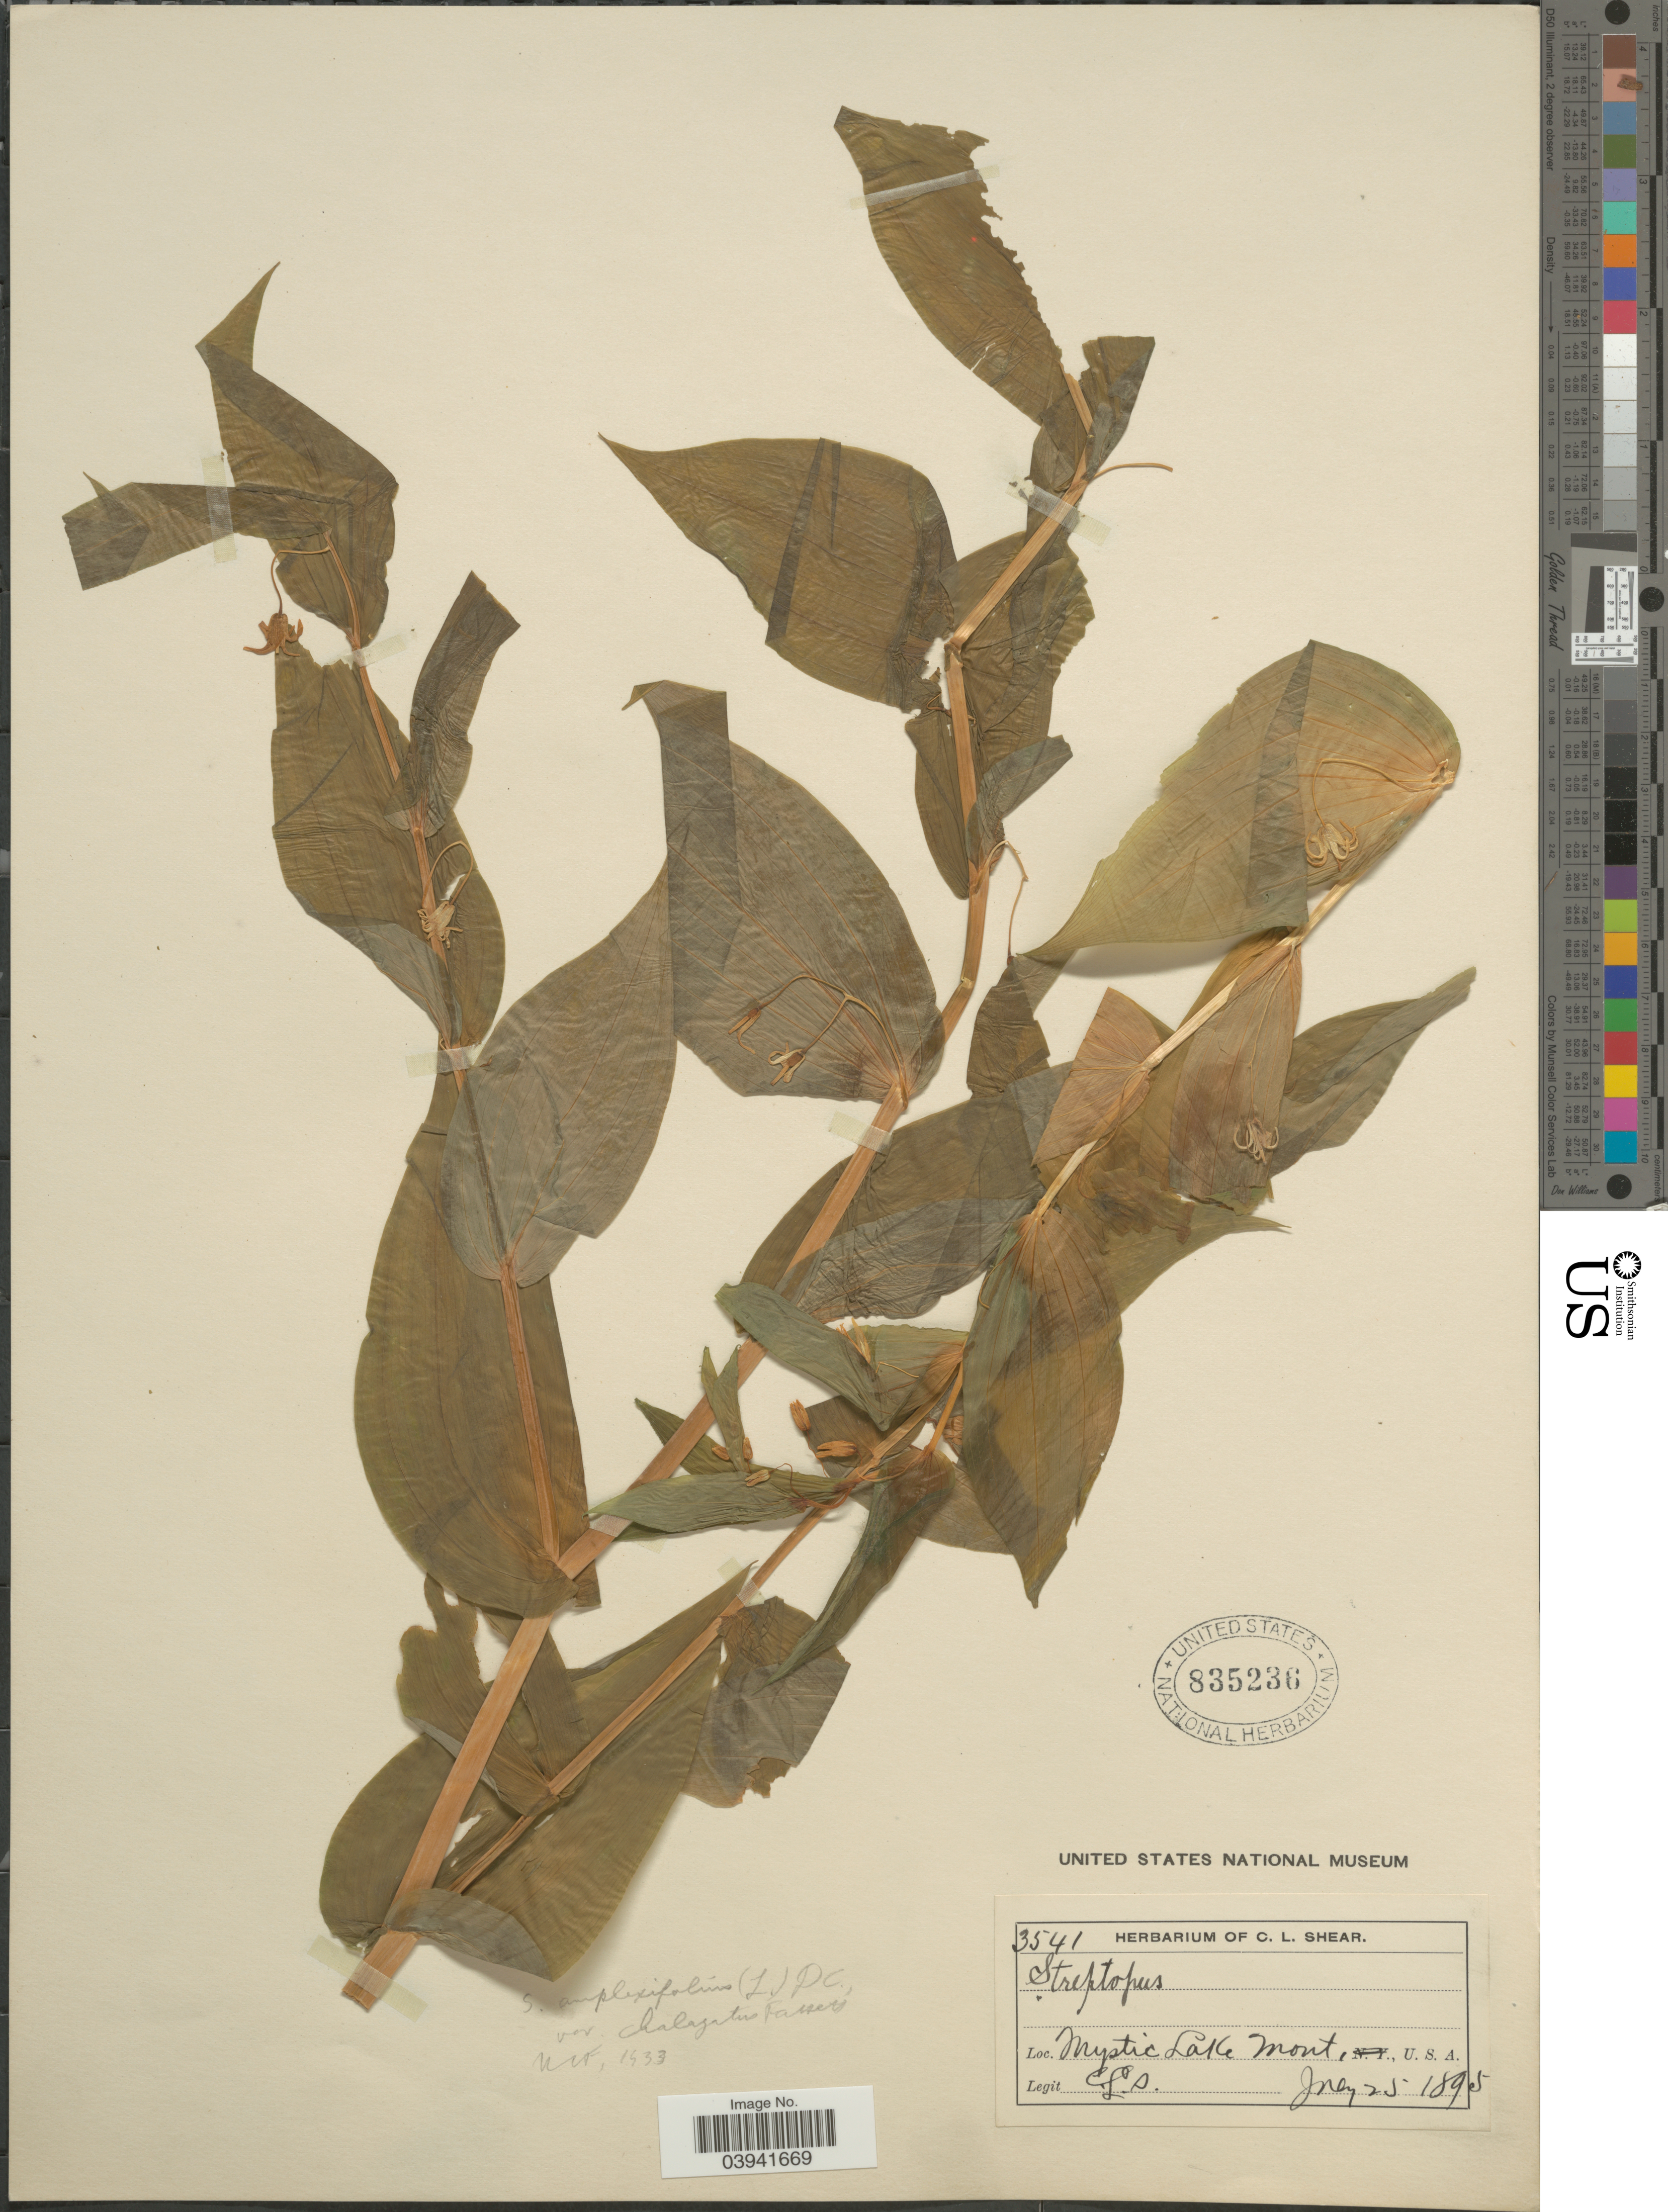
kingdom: Plantae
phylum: Tracheophyta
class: Liliopsida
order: Liliales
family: Liliaceae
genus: Streptopus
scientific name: Streptopus amplexifolius var. chalazatus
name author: Fassett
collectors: C. L. Shear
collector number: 3541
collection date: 1895-07-25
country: United States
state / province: Montana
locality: Mystic Lake.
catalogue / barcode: US 835236